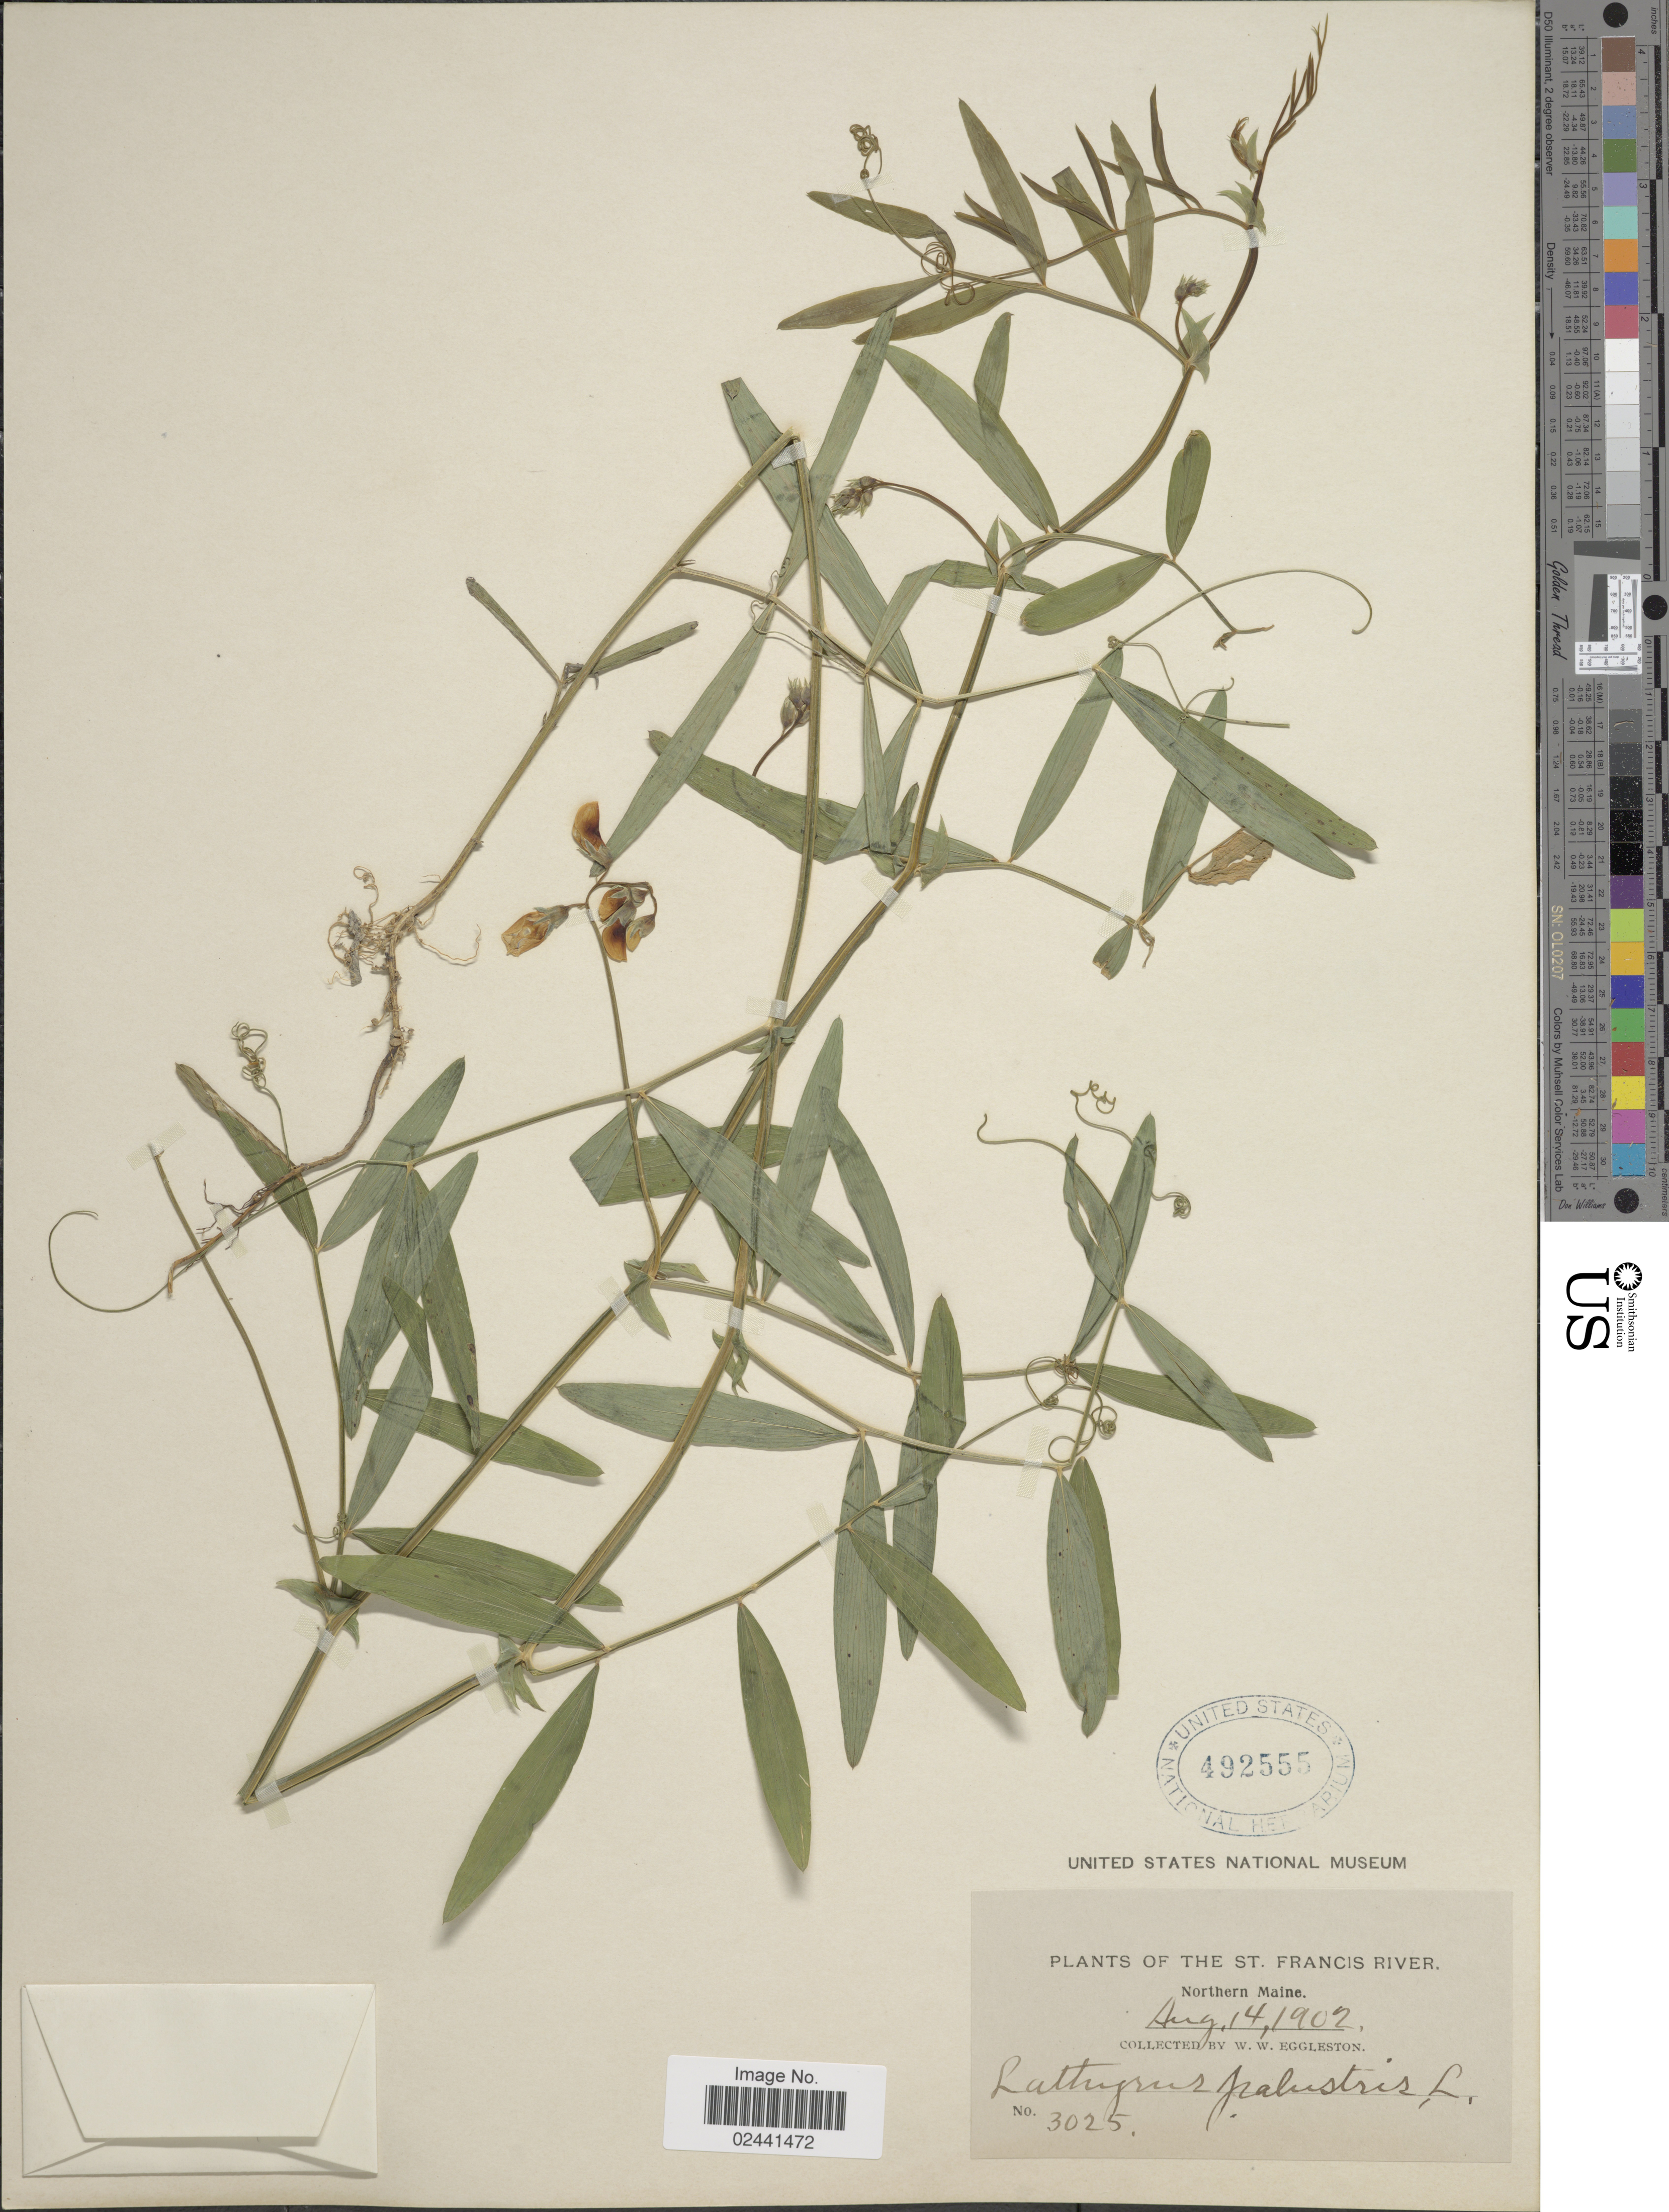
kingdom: Plantae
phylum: Tracheophyta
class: Magnoliopsida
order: Fabales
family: Fabaceae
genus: Lathyrus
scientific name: Lathyrus palustris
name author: L.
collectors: W. W. Eggleston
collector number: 3025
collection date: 1902-08-14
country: United States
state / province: Maine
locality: The St. Francis River, Northern Maine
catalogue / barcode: US 492555